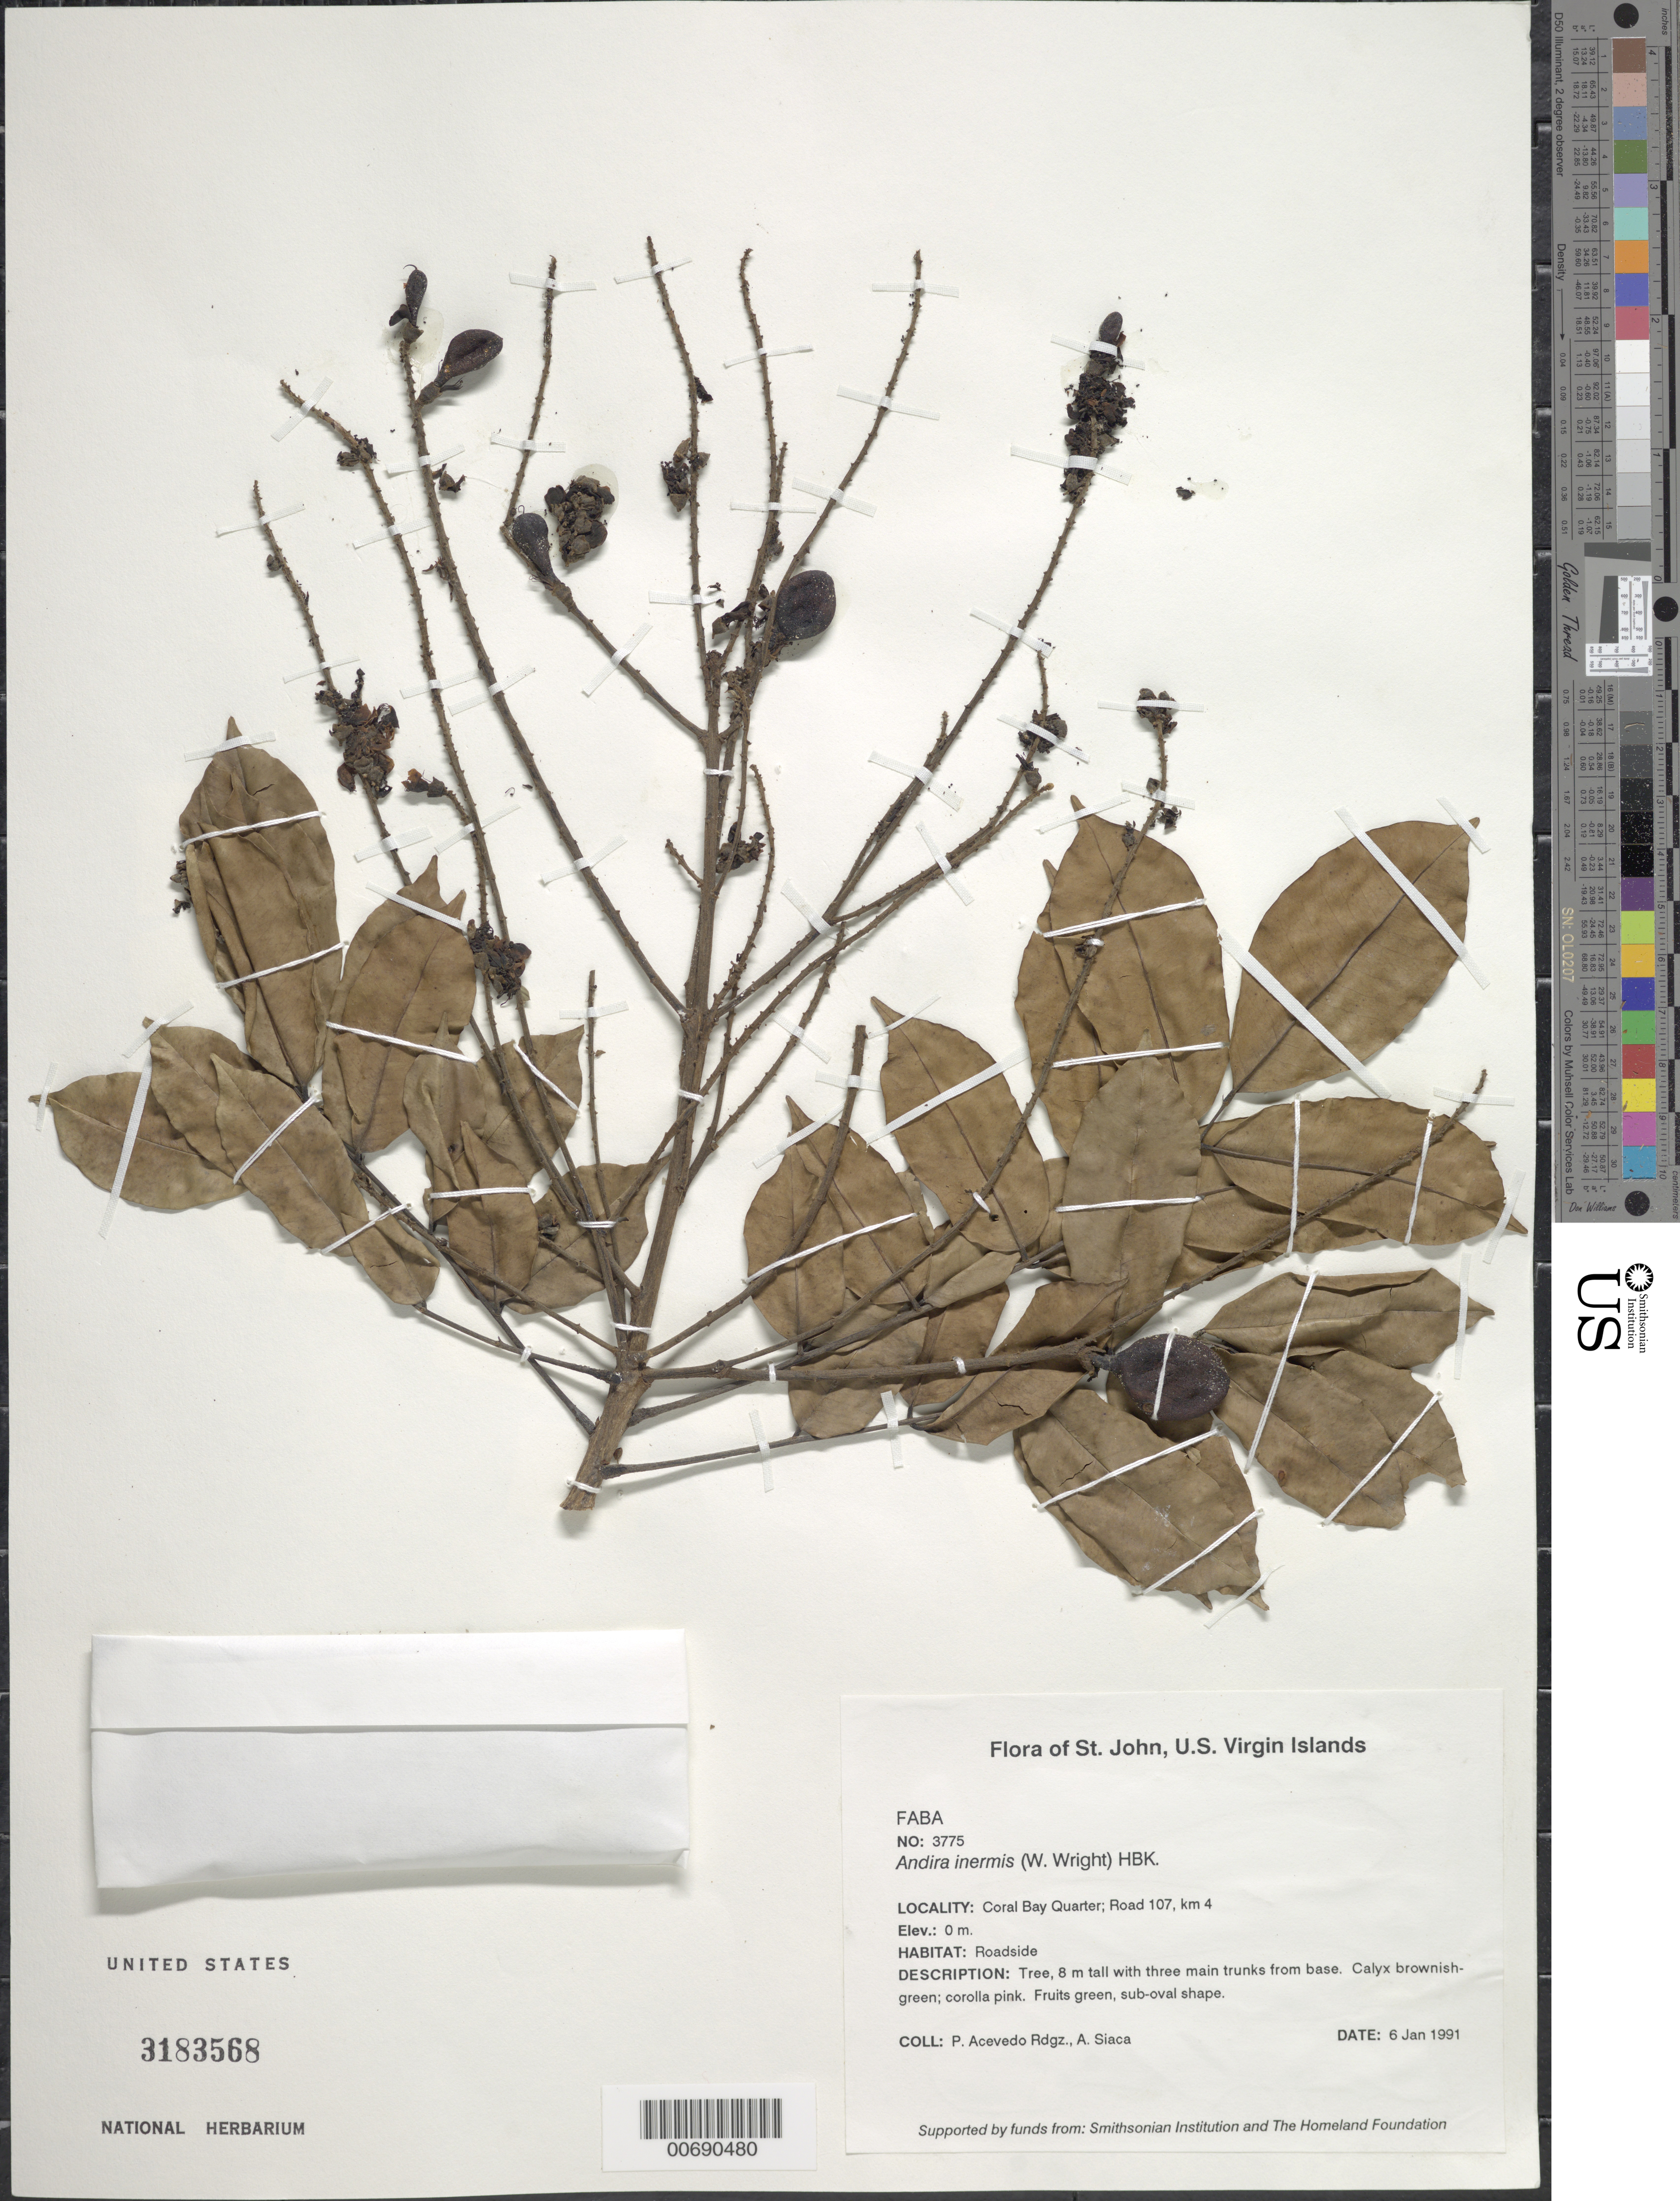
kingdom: Plantae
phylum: Tracheophyta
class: Magnoliopsida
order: Fabales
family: Fabaceae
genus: Andira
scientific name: Andira inermis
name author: (W. Wright) Kunth ex DC.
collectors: P. Acevedo-Rodr. & A. Siaca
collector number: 3775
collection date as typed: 06 Jan 1991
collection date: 1991-01-06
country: U.S. Virgin Islands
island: St. John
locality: Coral Bay Quarter; Road 107, km 4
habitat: Roadside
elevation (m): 0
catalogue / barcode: US 3183568